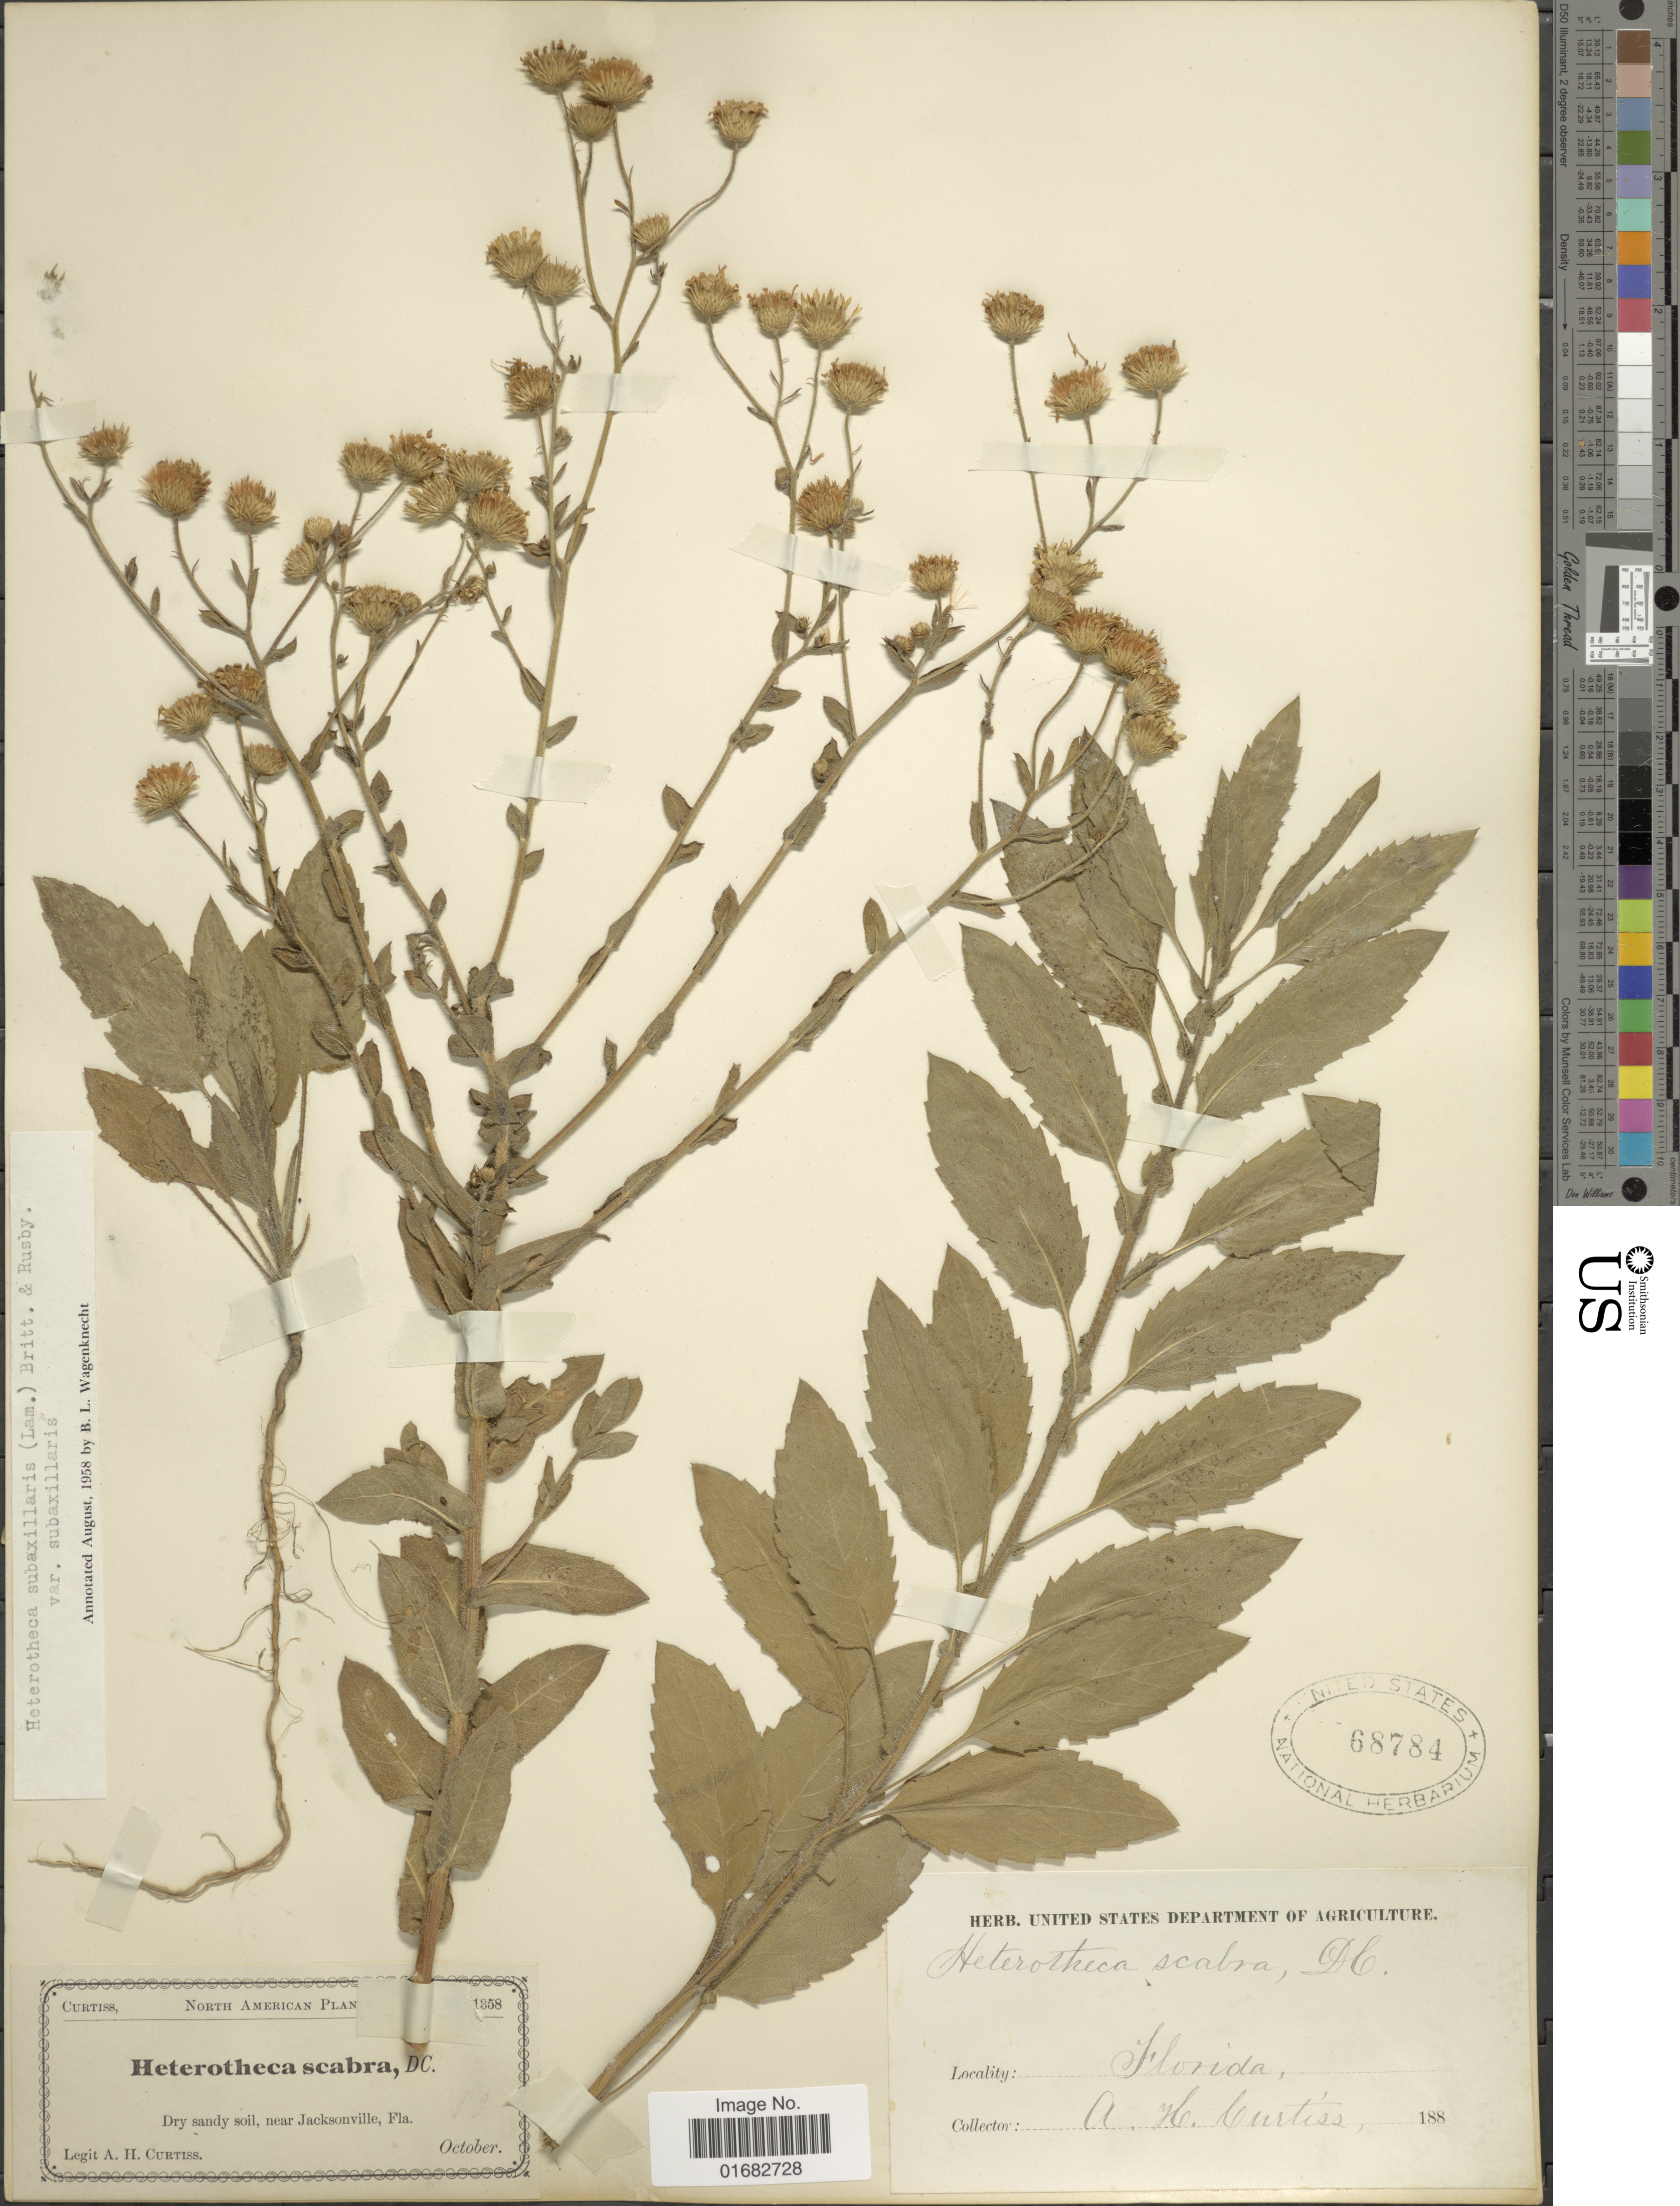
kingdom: Plantae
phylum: Tracheophyta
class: Magnoliopsida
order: Asterales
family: Asteraceae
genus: Heterotheca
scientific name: Heterotheca subaxillaris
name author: (Lam.) Britton & Rusby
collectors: A. H. Curtiss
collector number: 1358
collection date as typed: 188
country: United States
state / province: Florida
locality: Near Jacksonville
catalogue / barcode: US 68784